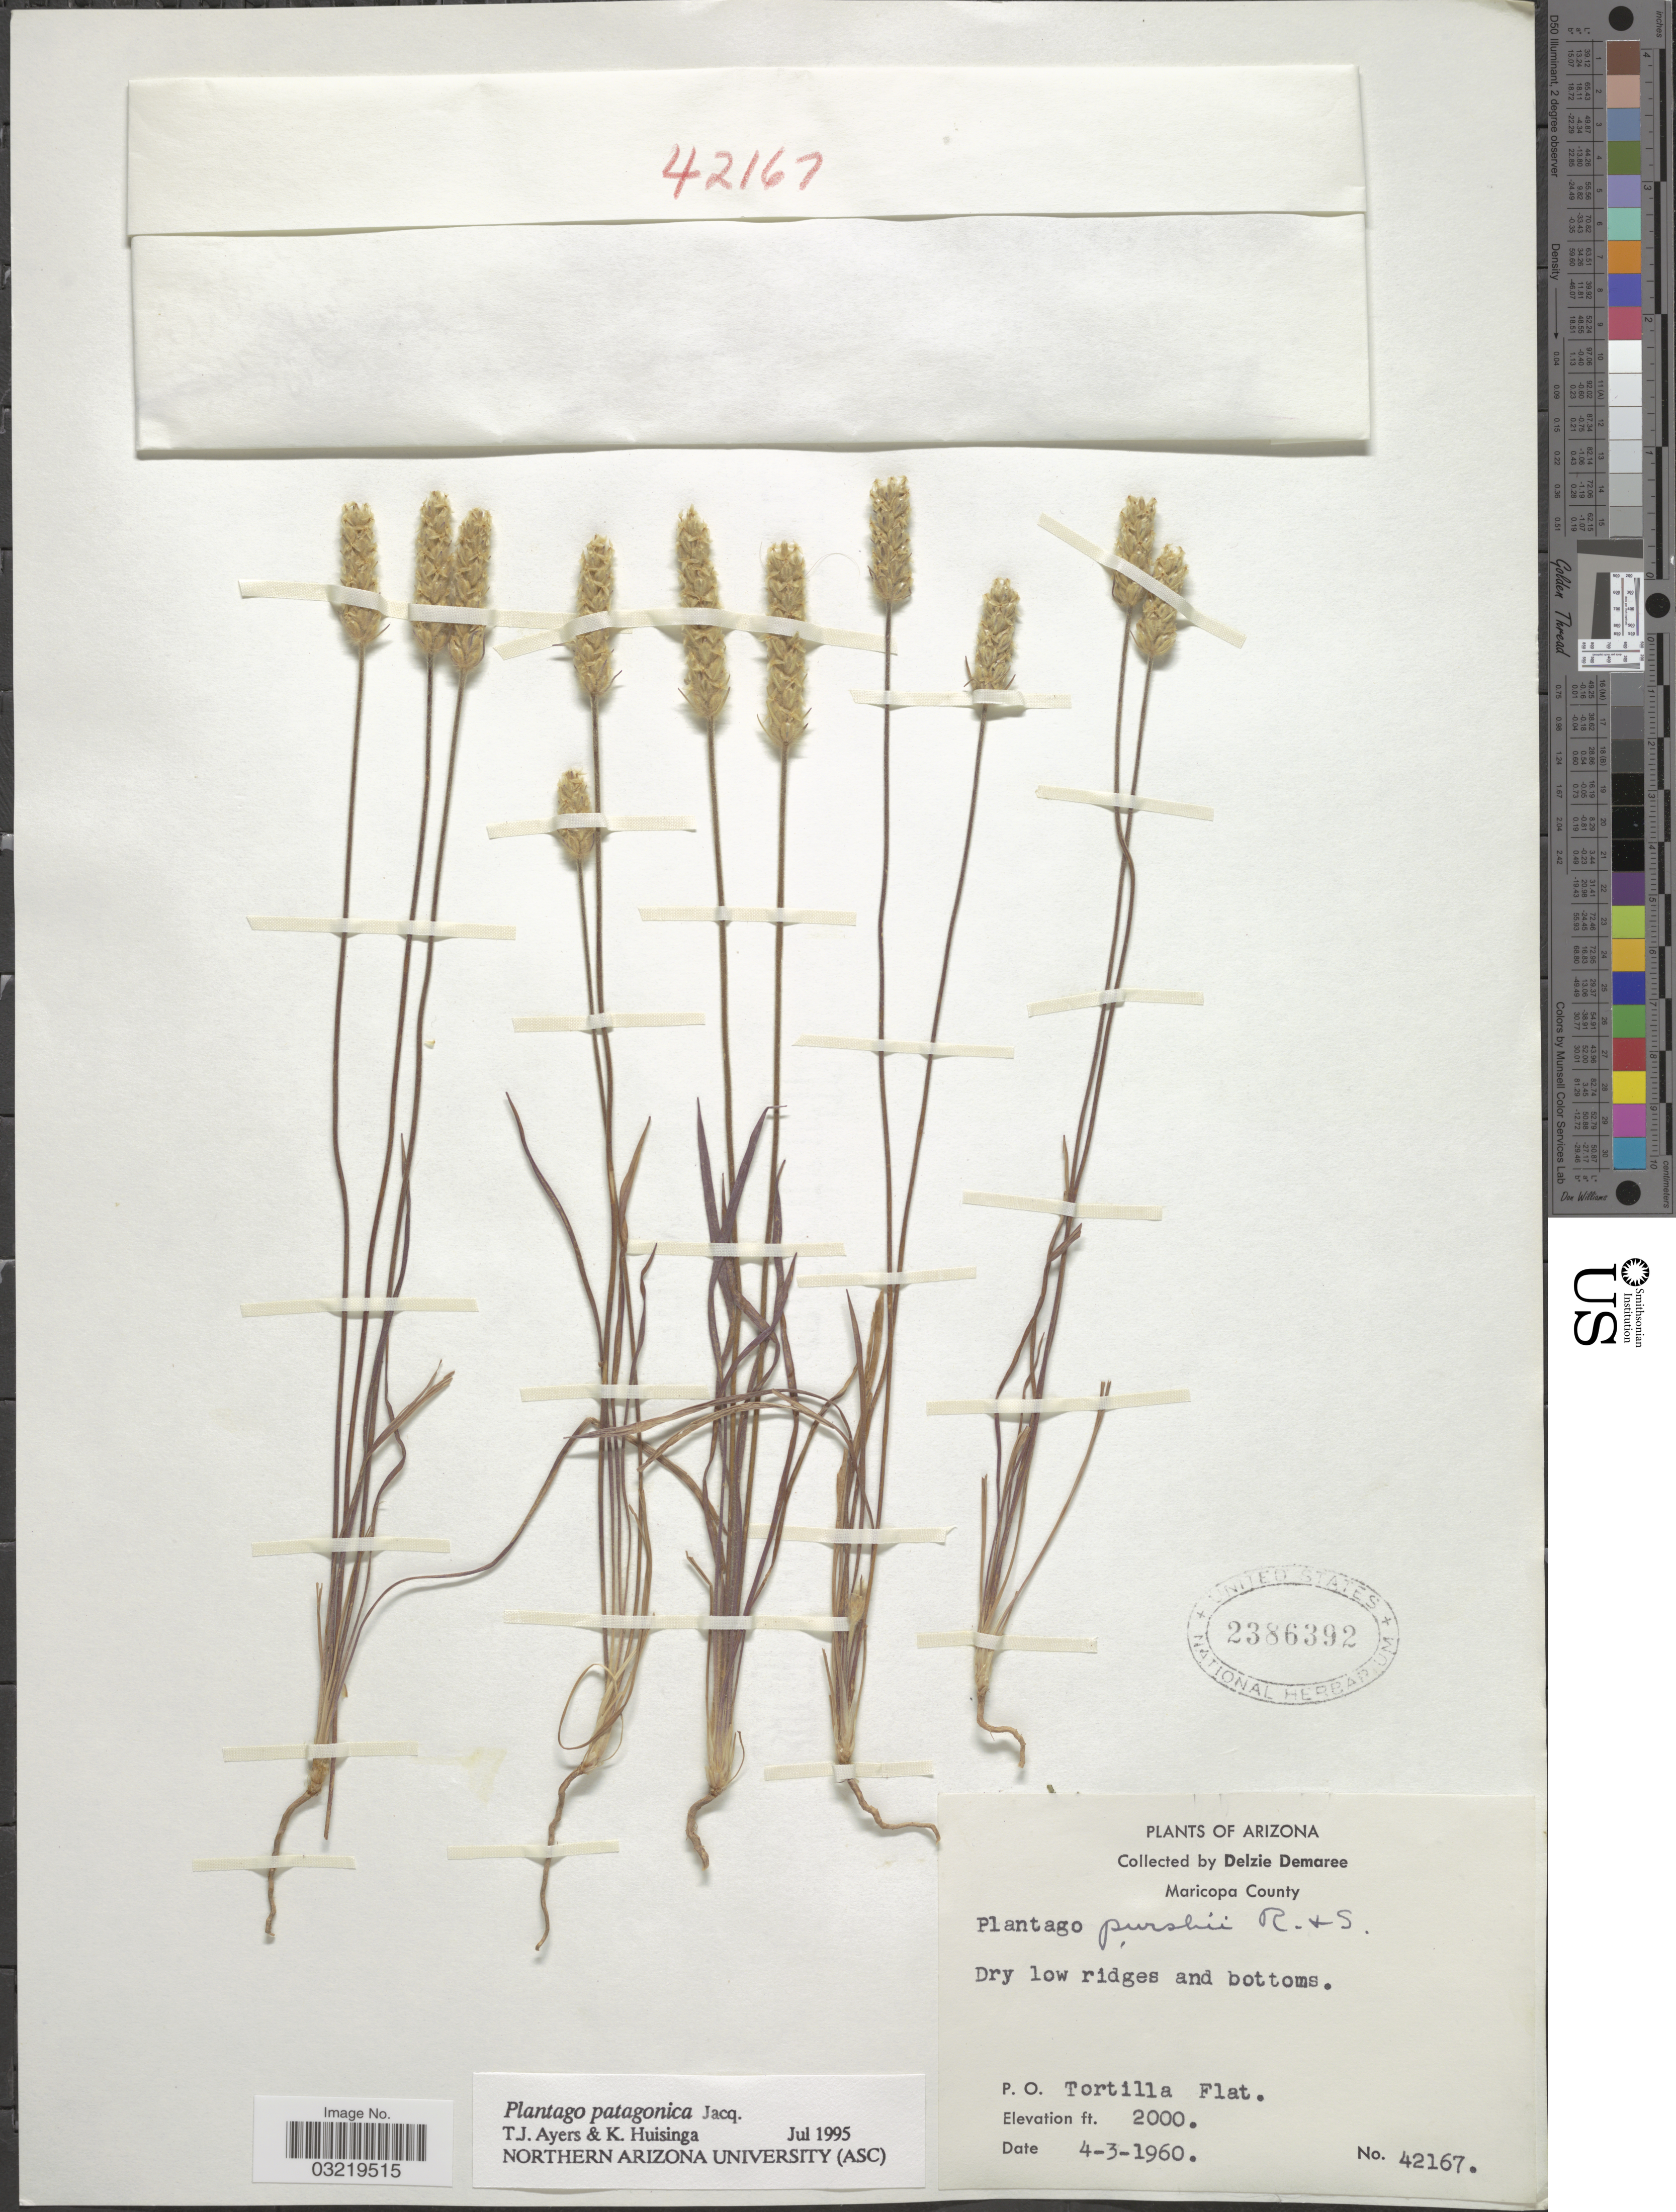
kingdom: Plantae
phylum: Tracheophyta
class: Magnoliopsida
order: Lamiales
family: Plantaginaceae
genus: Plantago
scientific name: Plantago patagonica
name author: Jacq.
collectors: D. Demaree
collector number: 42167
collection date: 1960-04-03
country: United States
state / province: Arizona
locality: Maricopa County. P. O. Tortilla Flat.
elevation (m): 610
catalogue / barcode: US 2386392